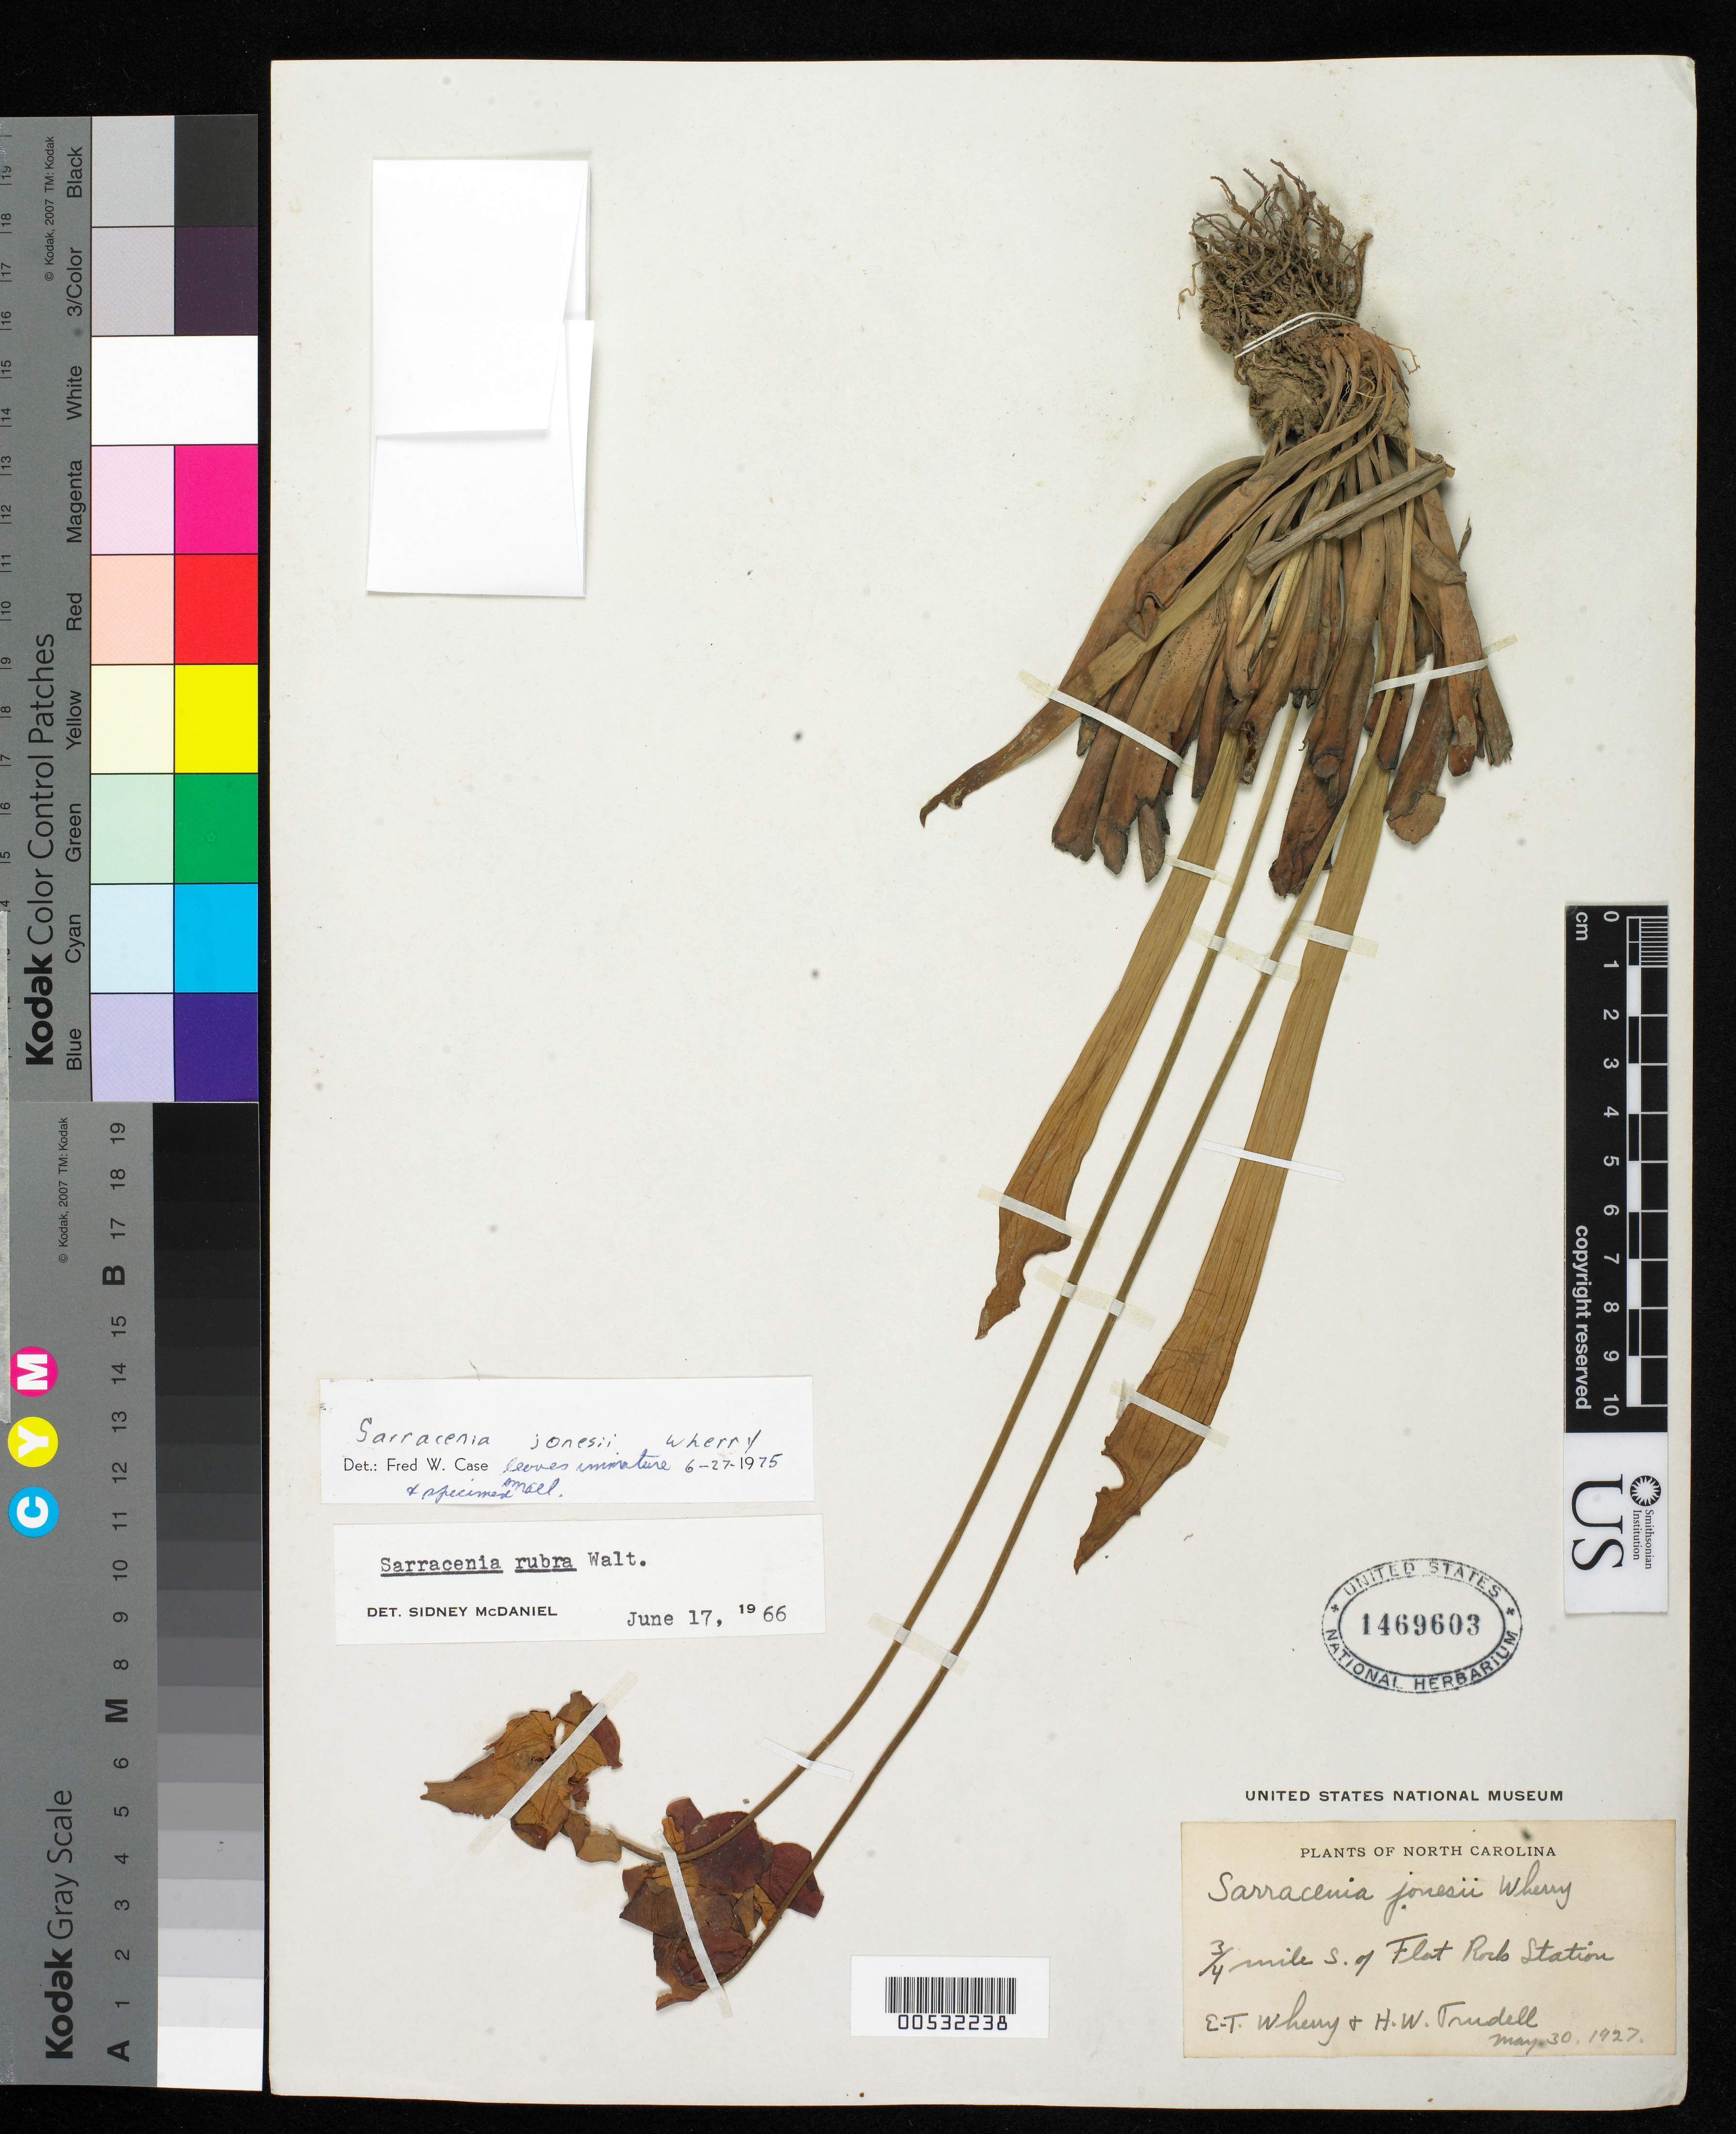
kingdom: Plantae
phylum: Tracheophyta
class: Magnoliopsida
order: Ericales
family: Sarraceniaceae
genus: Sarracenia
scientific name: Sarracenia jonesii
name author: Wherry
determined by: Case, F. W.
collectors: E. T. Wherry & H. Trudell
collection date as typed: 30 May 1927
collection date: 1927-05-30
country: United States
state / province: North Carolina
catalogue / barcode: US 1469603